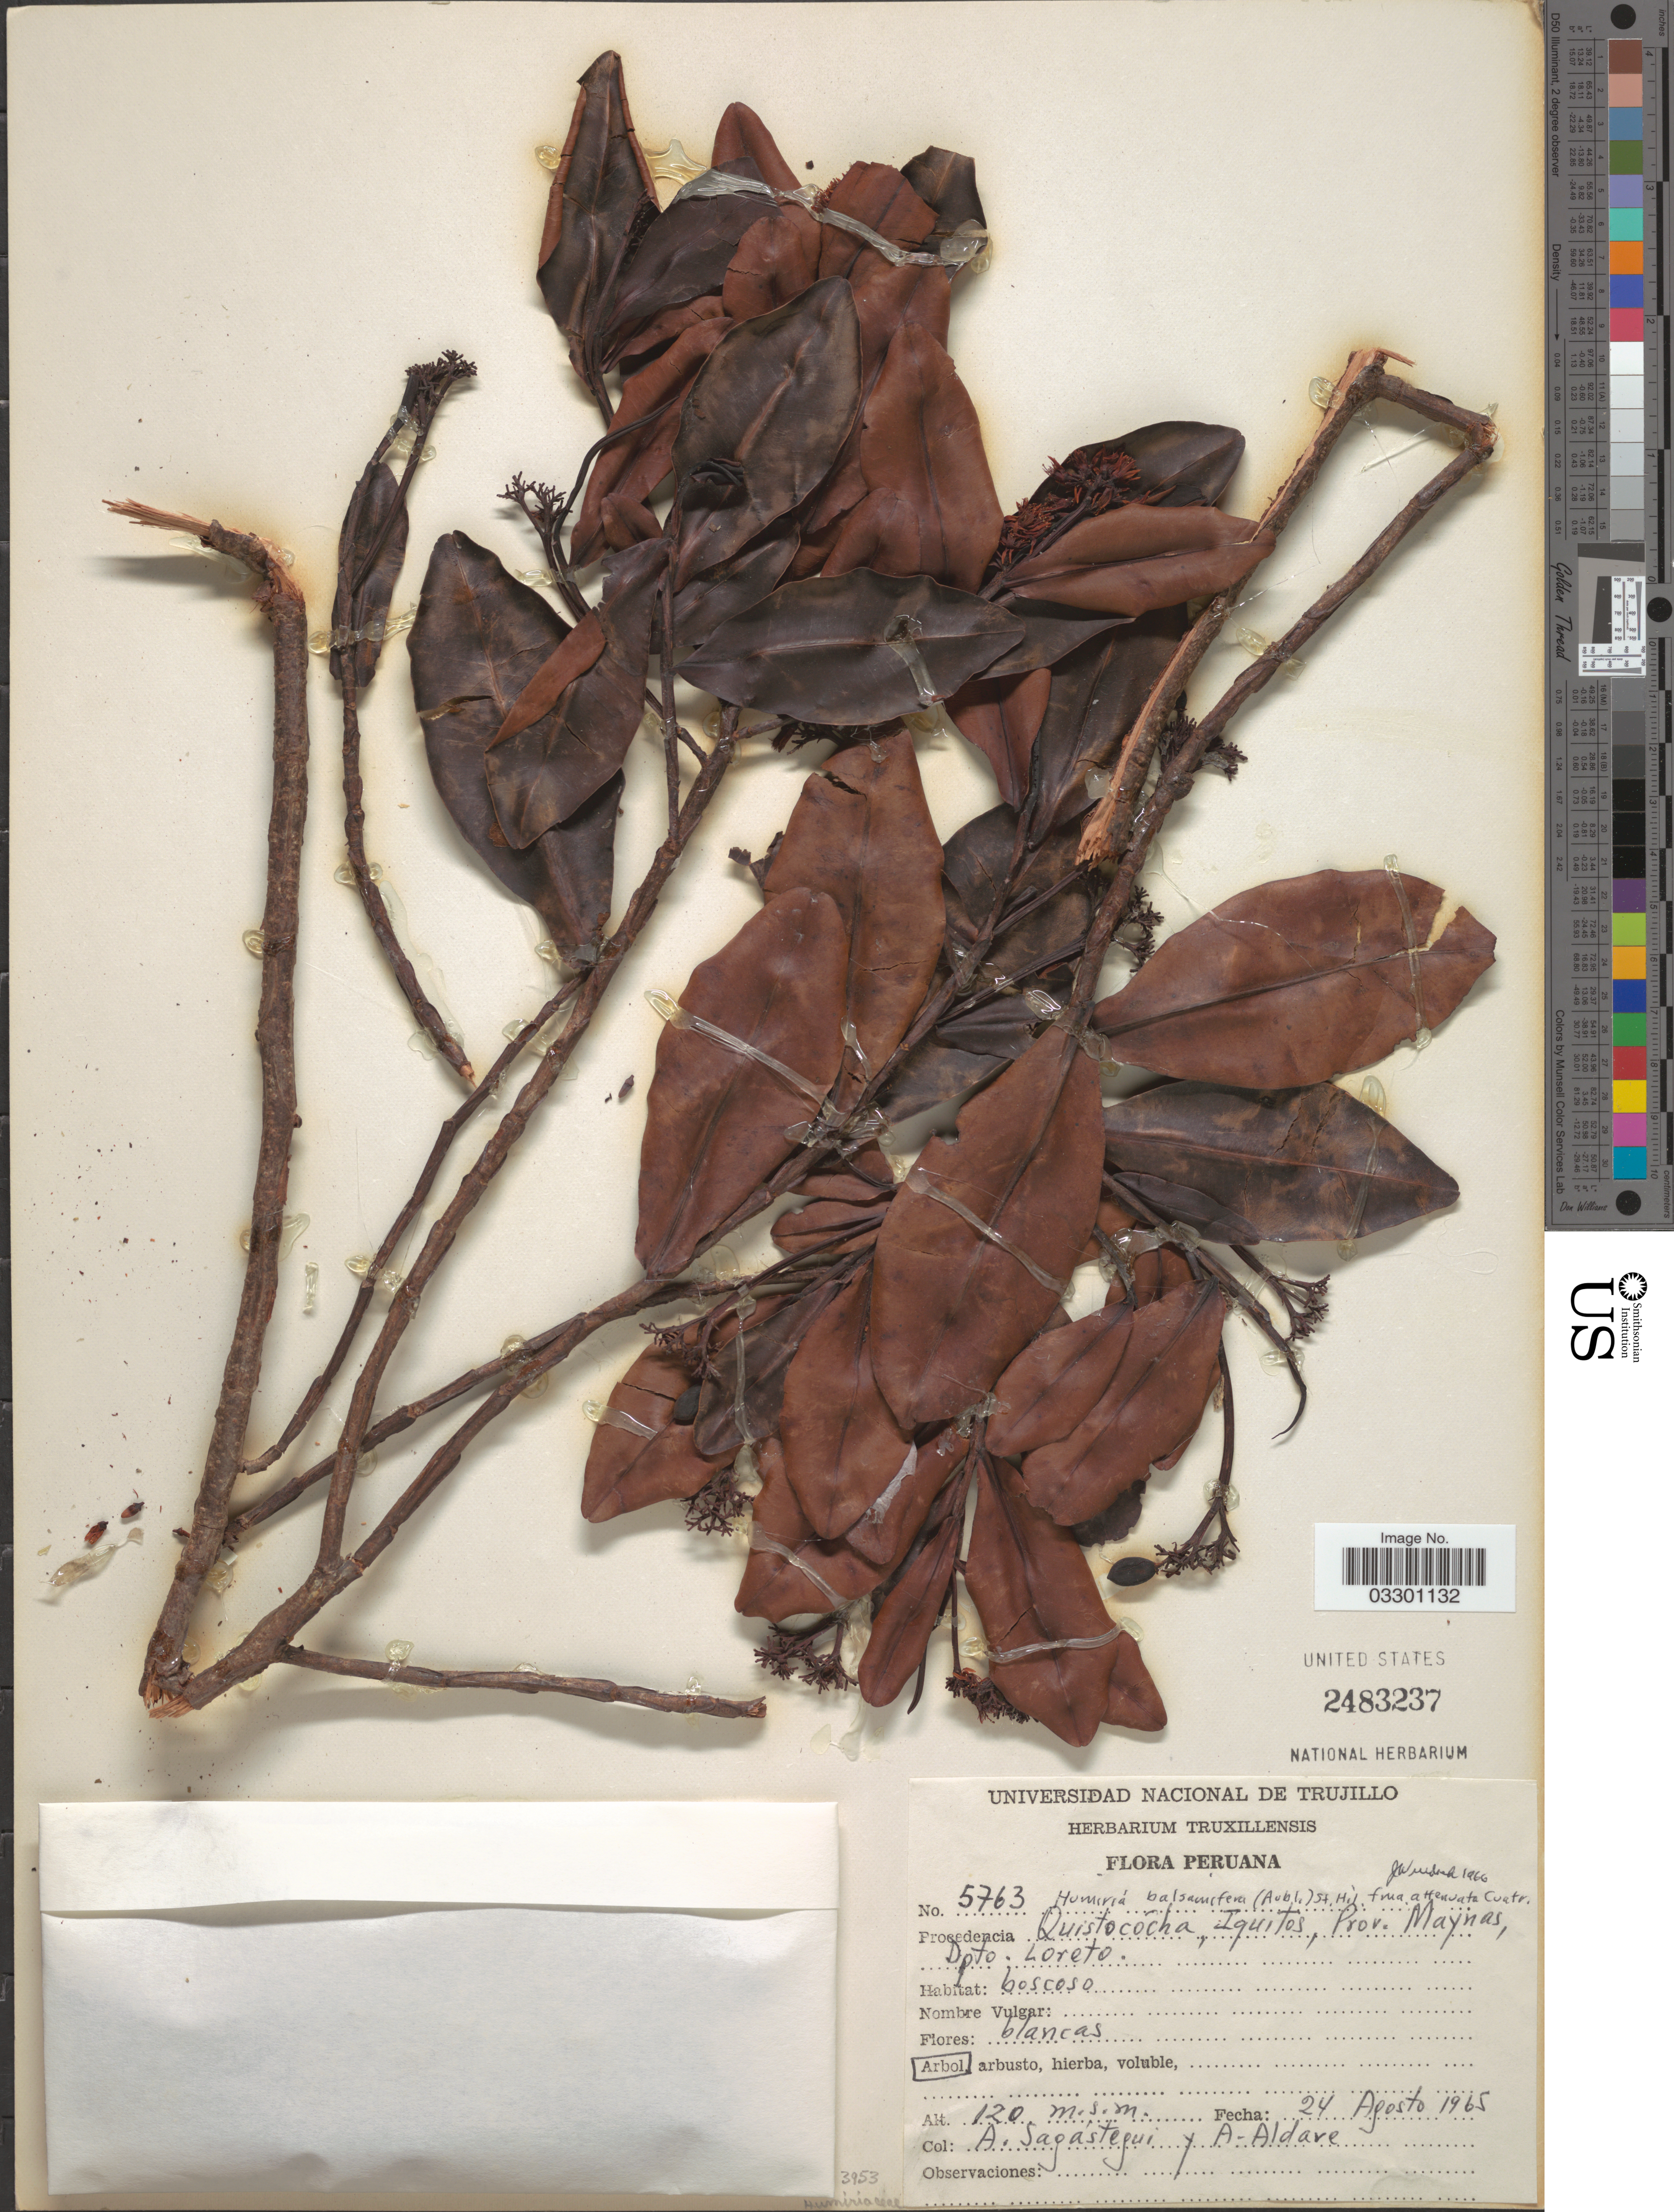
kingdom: Plantae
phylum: Tracheophyta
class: Magnoliopsida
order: Malpighiales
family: Humiriaceae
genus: Humiria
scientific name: Humiria balsamifera f. attenuata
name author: Cuatrec.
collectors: A. Sagastegui & A. Aldave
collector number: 5763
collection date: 1965-08-24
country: Peru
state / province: Loreto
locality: Procedencia Quistococha, Iquitos, Prov. Maynas, Dpto. Loreto.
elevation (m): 120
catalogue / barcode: US 2483237